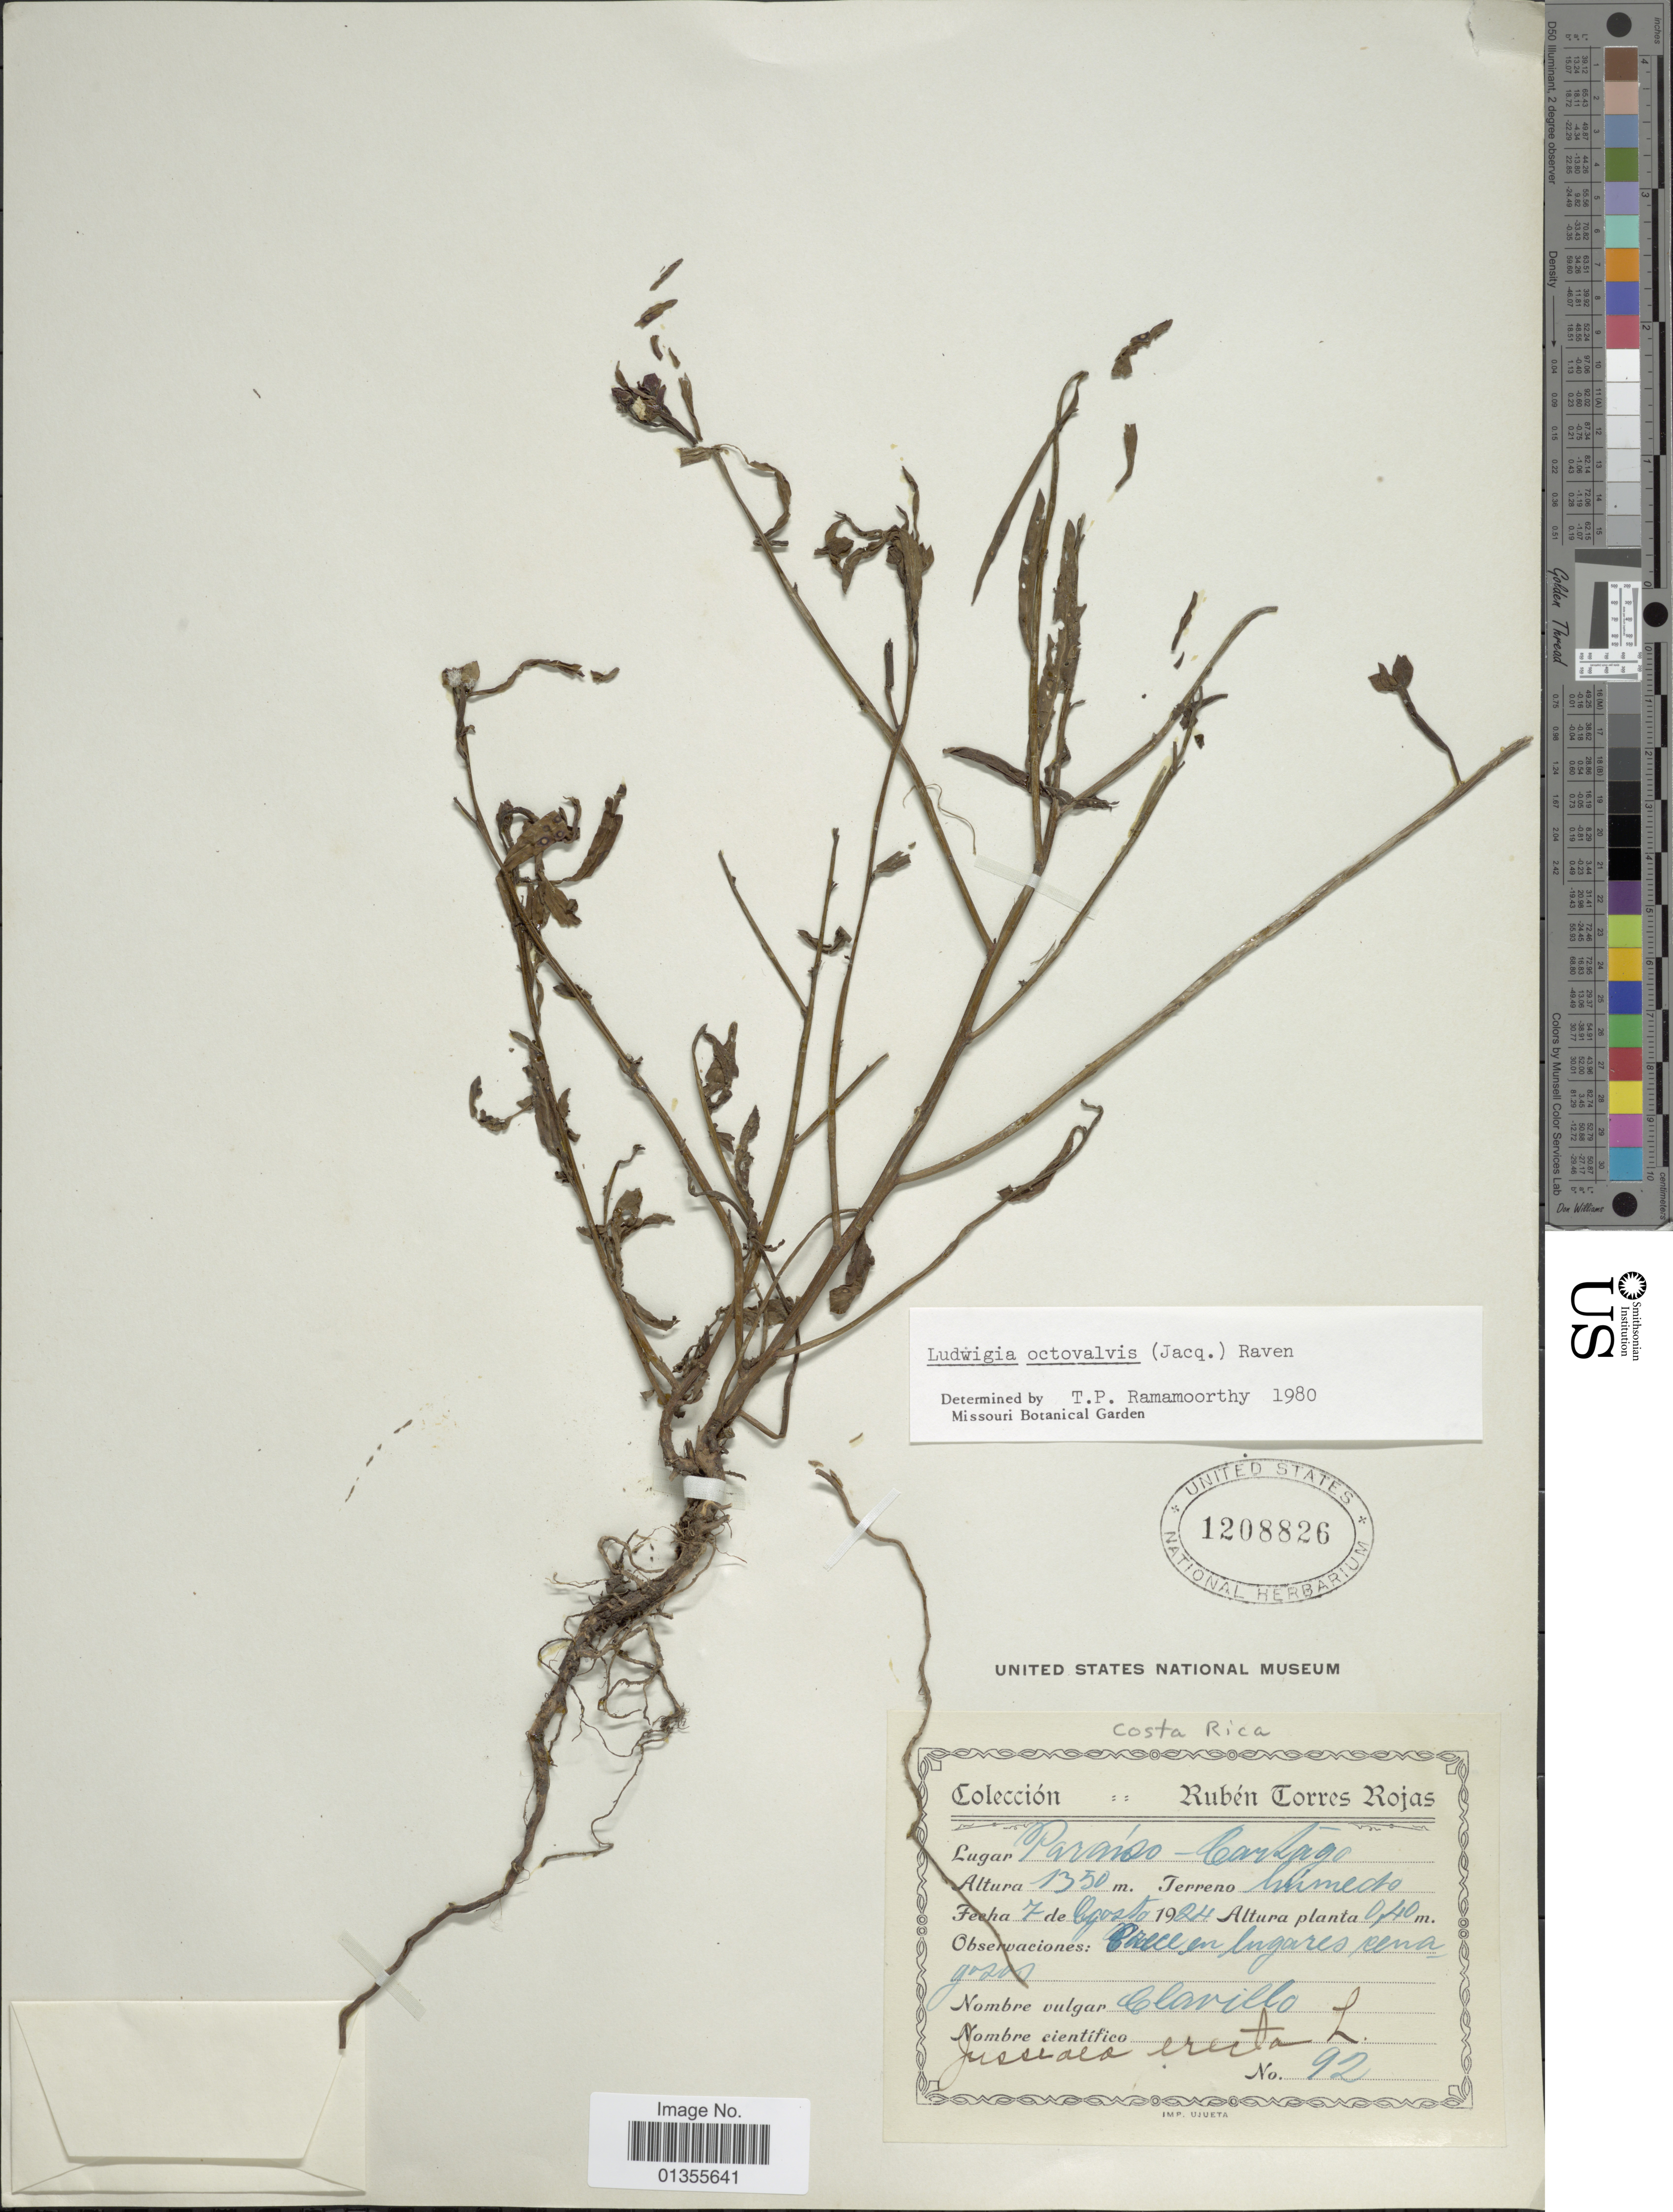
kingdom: Plantae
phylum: Tracheophyta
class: Magnoliopsida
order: Myrtales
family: Onagraceae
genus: Ludwigia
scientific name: Ludwigia octovalvis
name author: (Jacq.) P.H. Raven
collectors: R. Torres Rojas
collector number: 92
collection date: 1924-08-07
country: Costa Rica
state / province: Cartago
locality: Paraíso - Cartago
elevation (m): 1350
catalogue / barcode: US 1208826